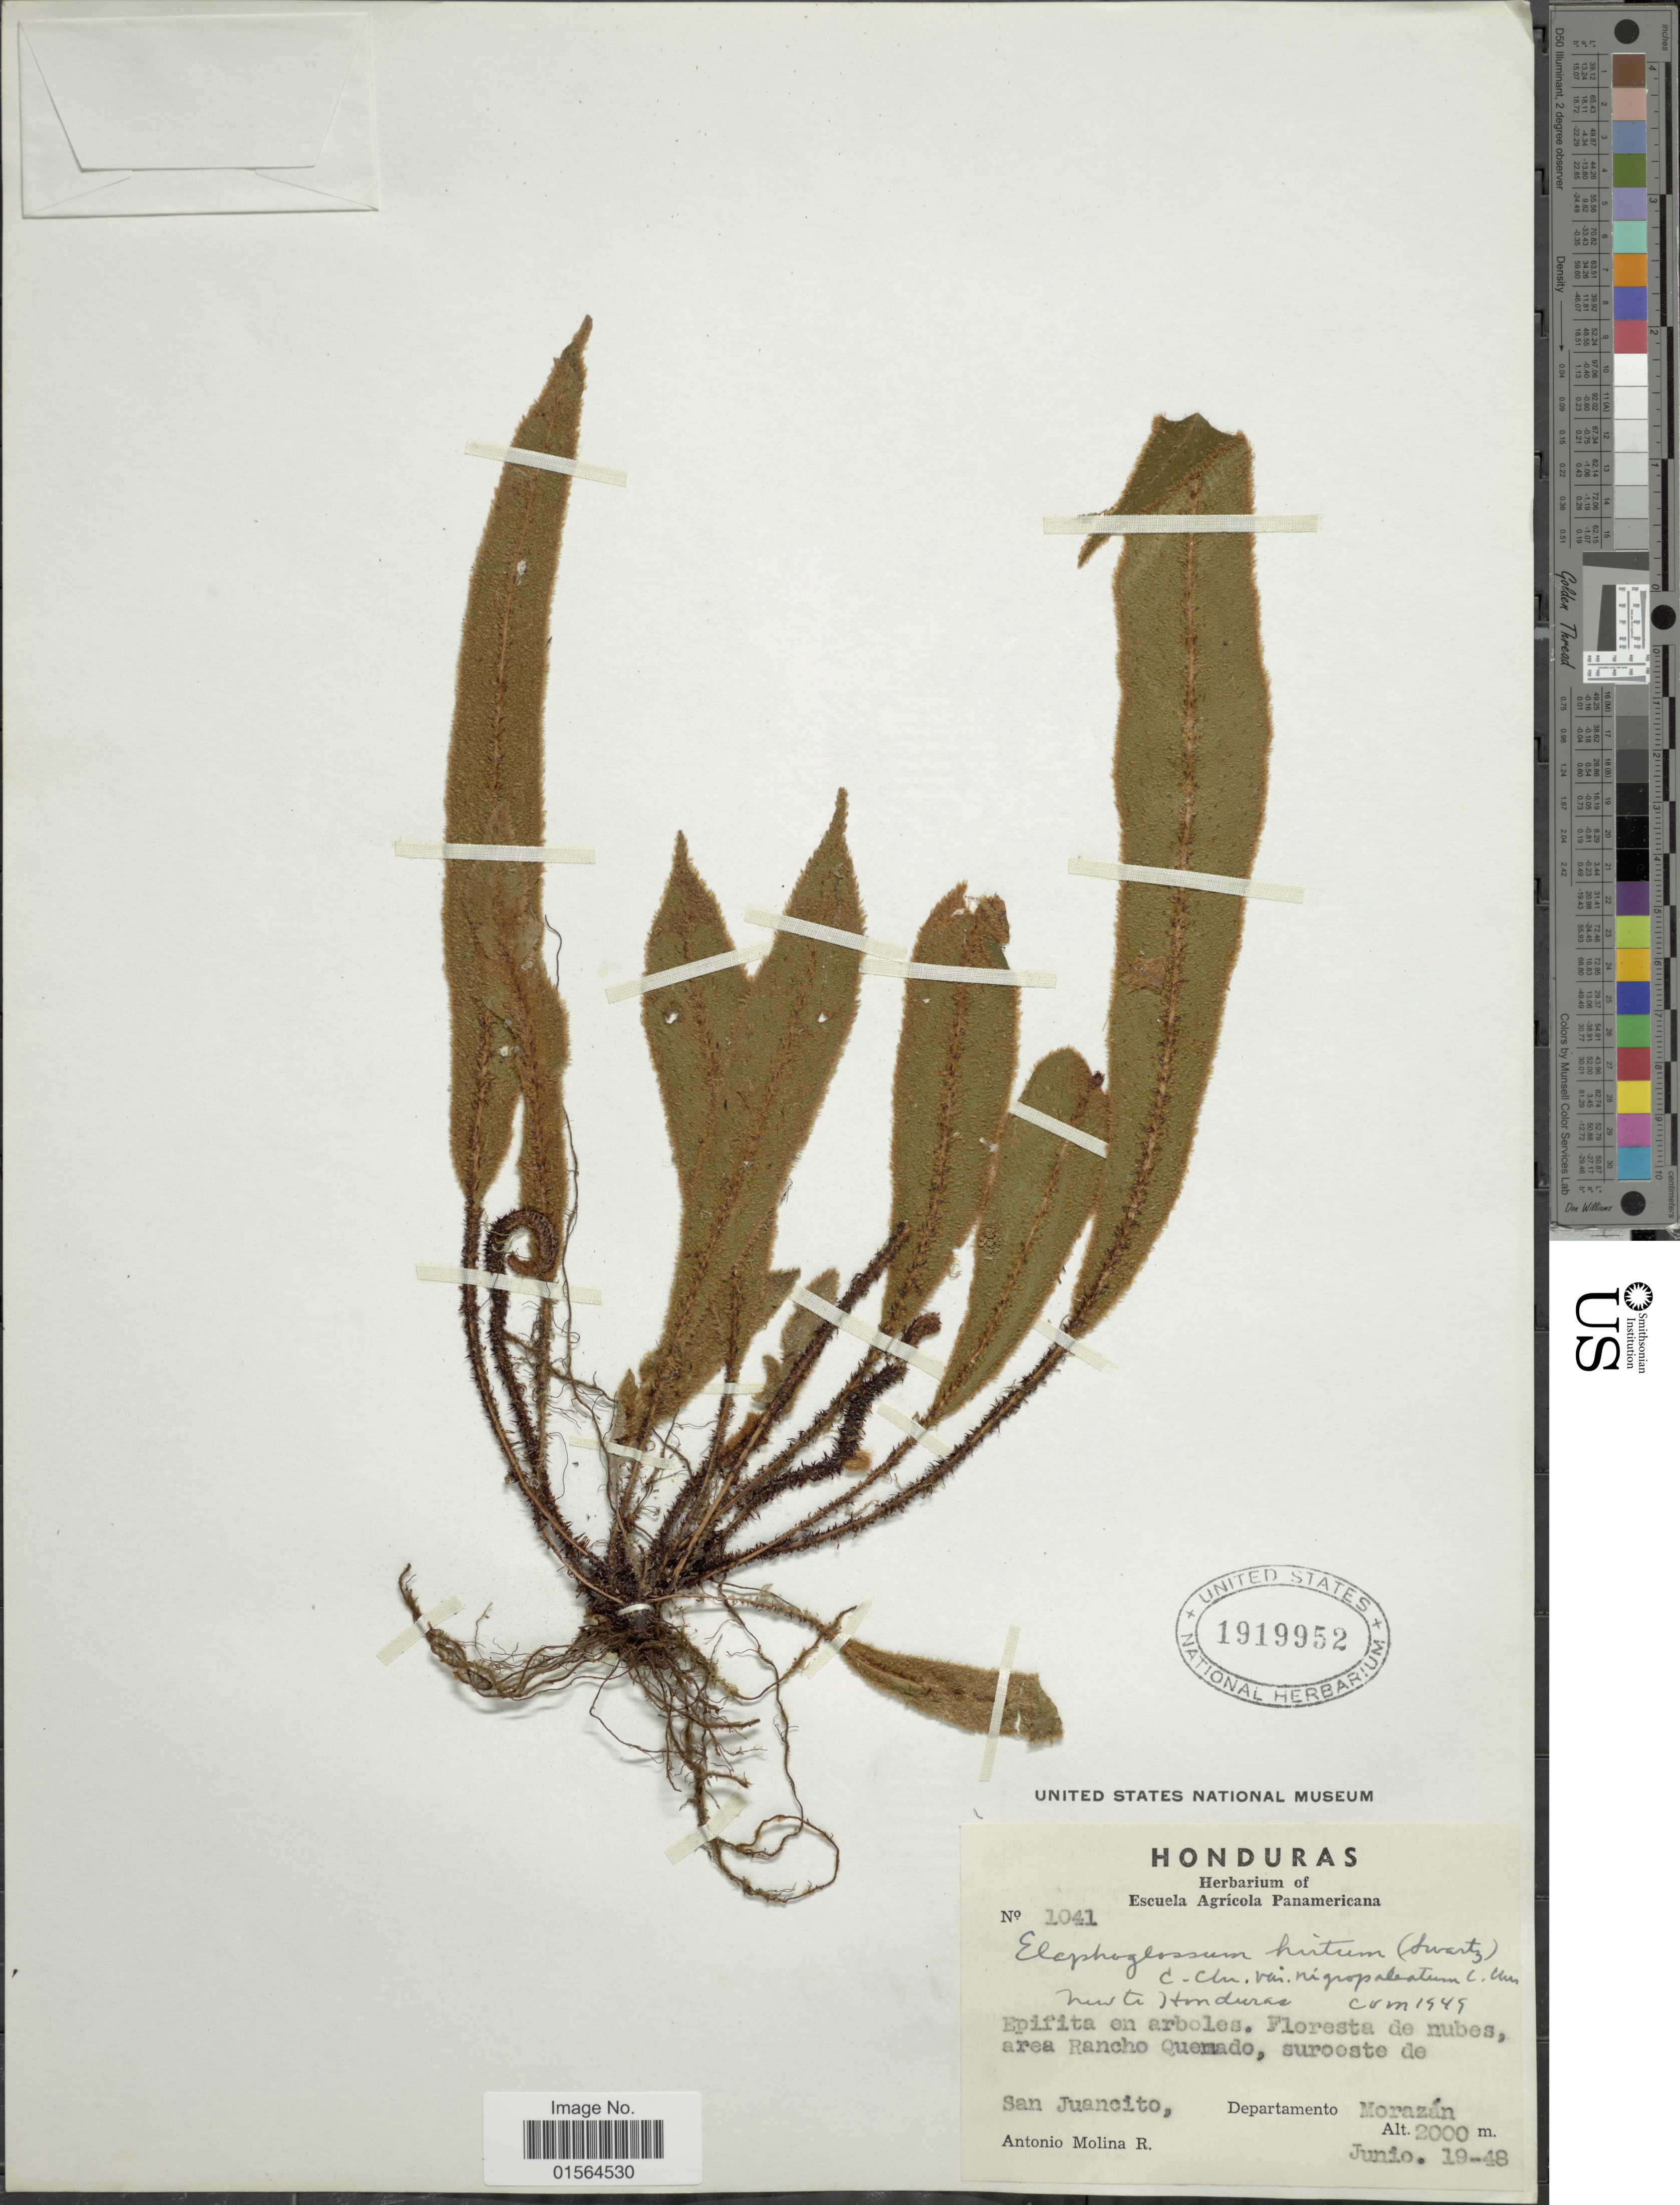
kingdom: Plantae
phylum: Tracheophyta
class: Polypodiopsida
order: Polypodiales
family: Dryopteridaceae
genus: Elaphoglossum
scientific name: Elaphoglossum paleaceum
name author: (Hook. & Grev.) Sledge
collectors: A. Molina R.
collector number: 1041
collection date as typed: Transcribed d/m/y: 19/6/48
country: Honduras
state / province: Fco. Morazán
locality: Area Rancho Quemado, suroeste de San Juancito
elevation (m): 2000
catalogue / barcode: US 1919952